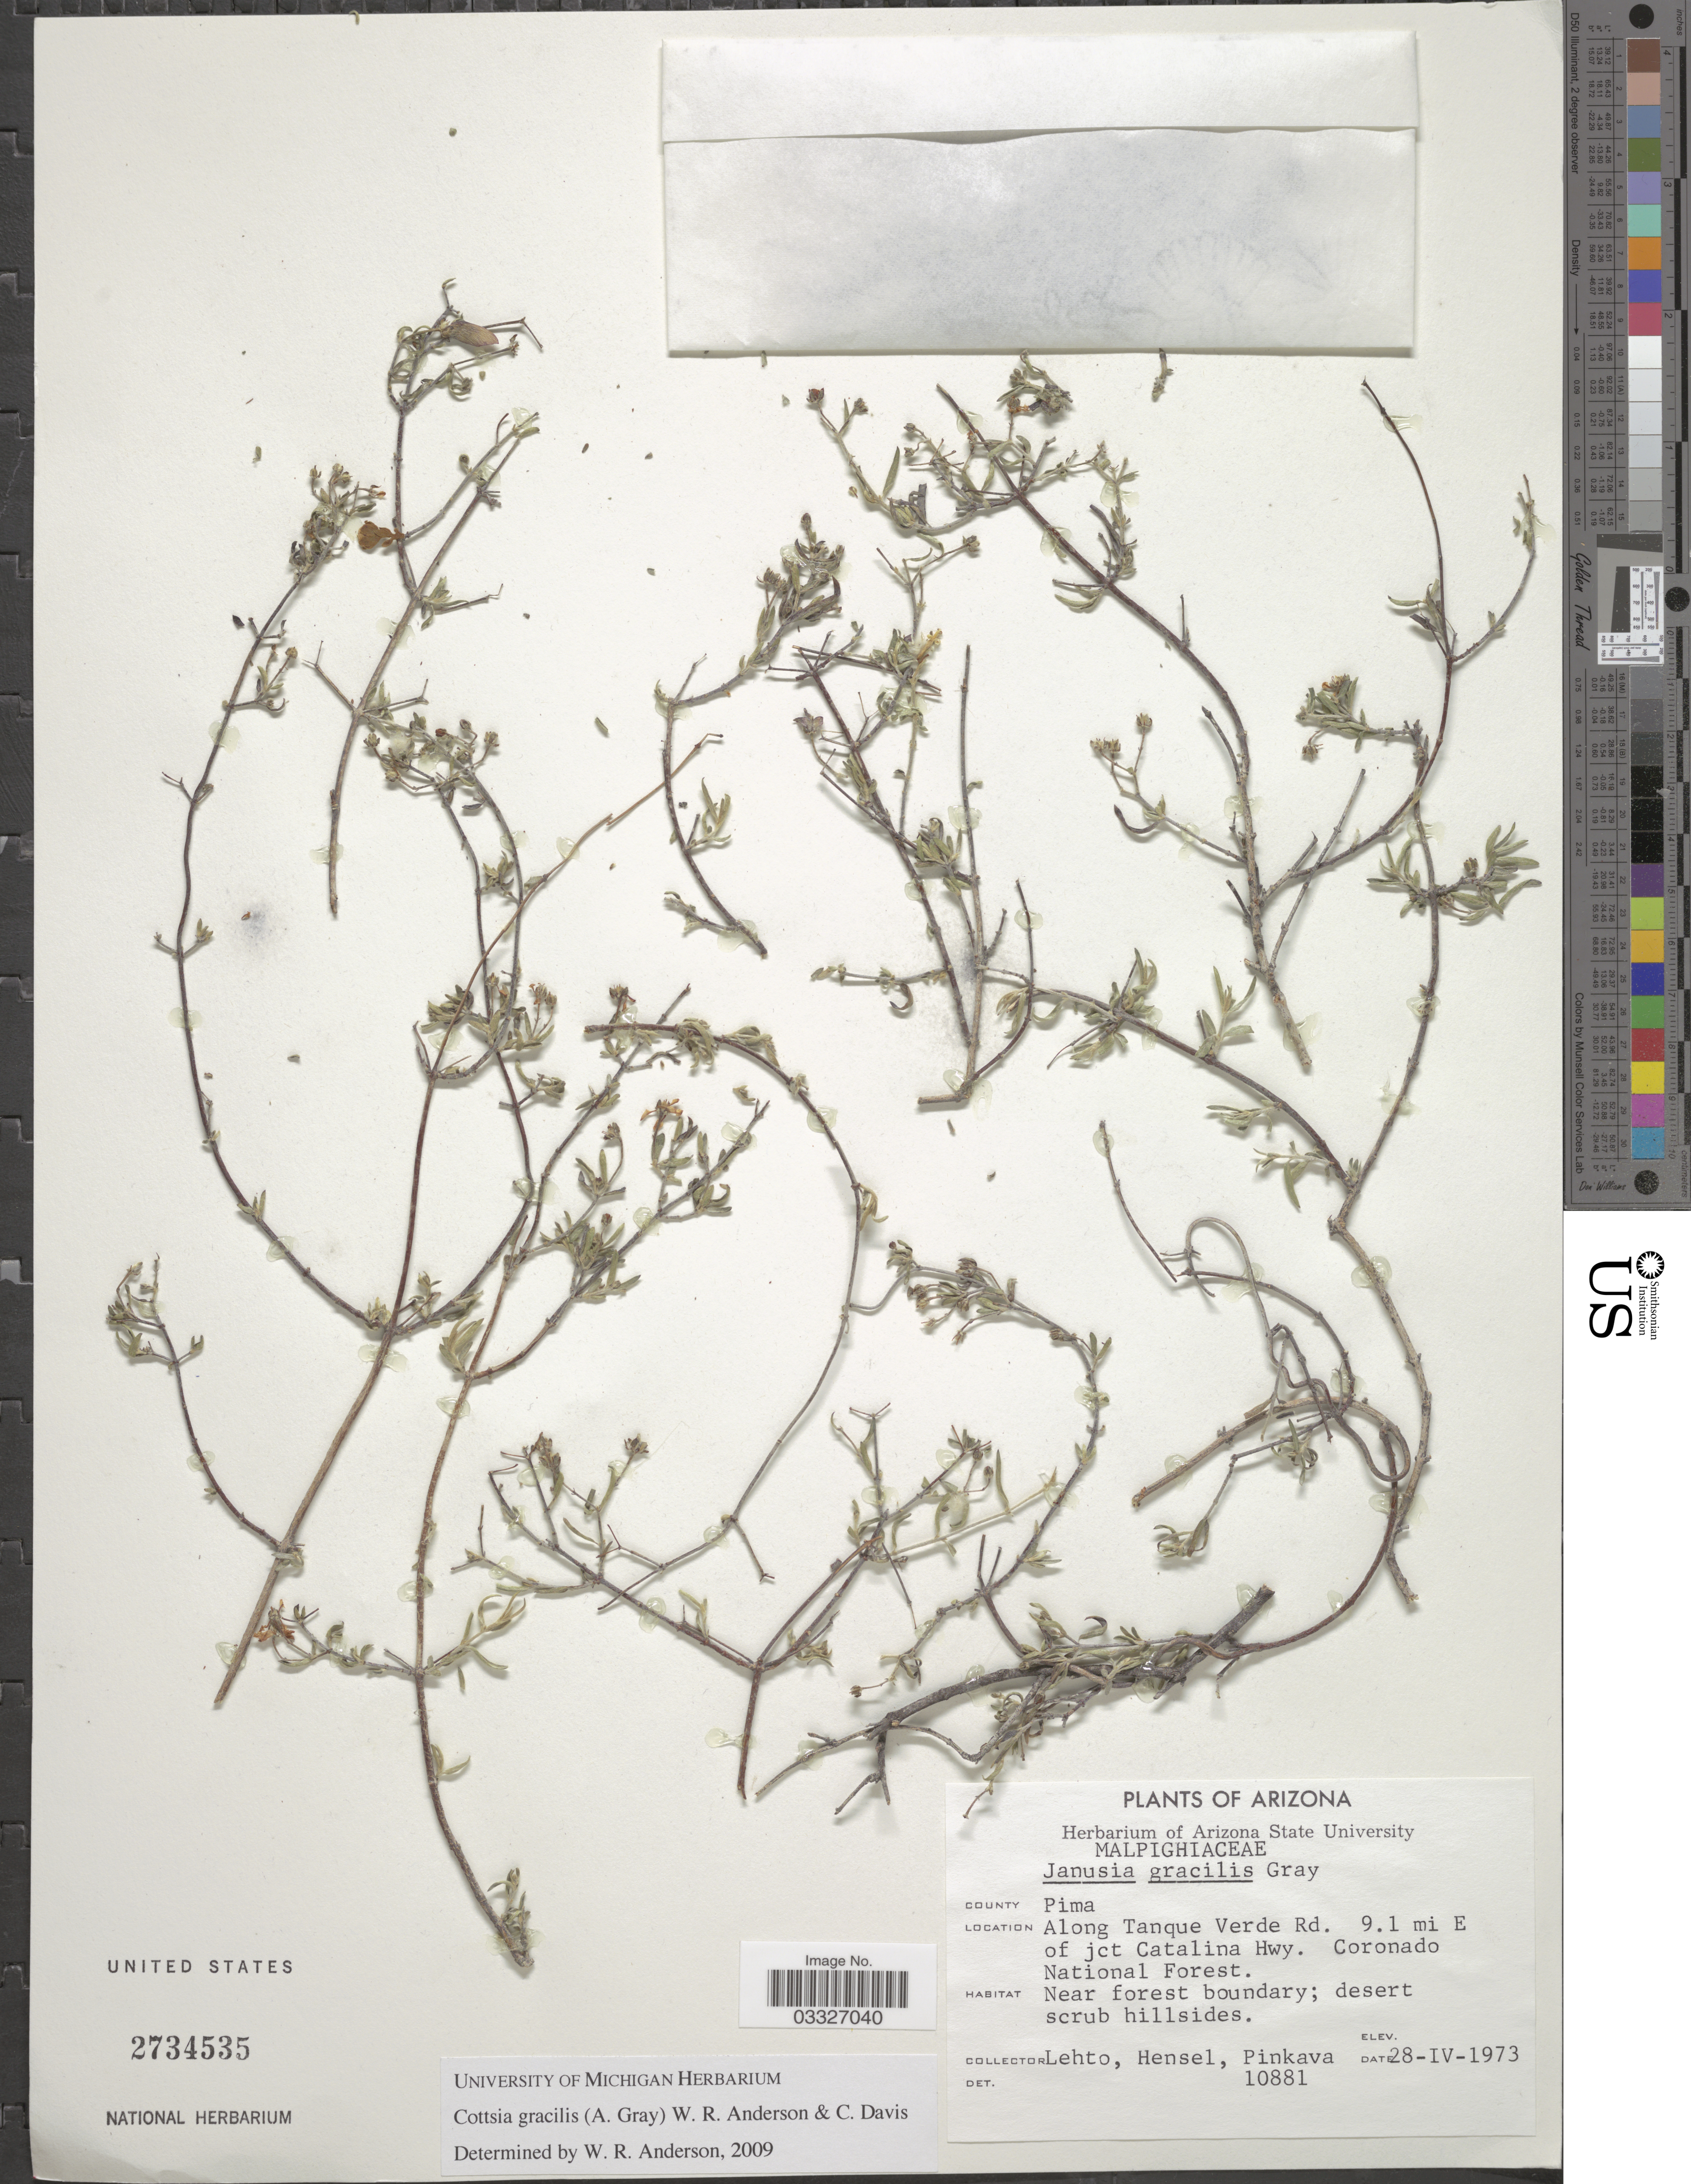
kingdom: Plantae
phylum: Tracheophyta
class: Magnoliopsida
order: Malpighiales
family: Malpighiaceae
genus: Cottsia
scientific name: Cottsia gracilis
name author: (A. Gray) W.R. Anderson & C. Davis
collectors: -. Lehto, -. Hensel & -. Pinkava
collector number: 10881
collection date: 1973-04-28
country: United States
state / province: Arizona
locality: County Pima. Along Tanque Verde Rd. 9.1 mi E of jct Catalina Hwy. Coronado National Forest.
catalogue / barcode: US 2734535